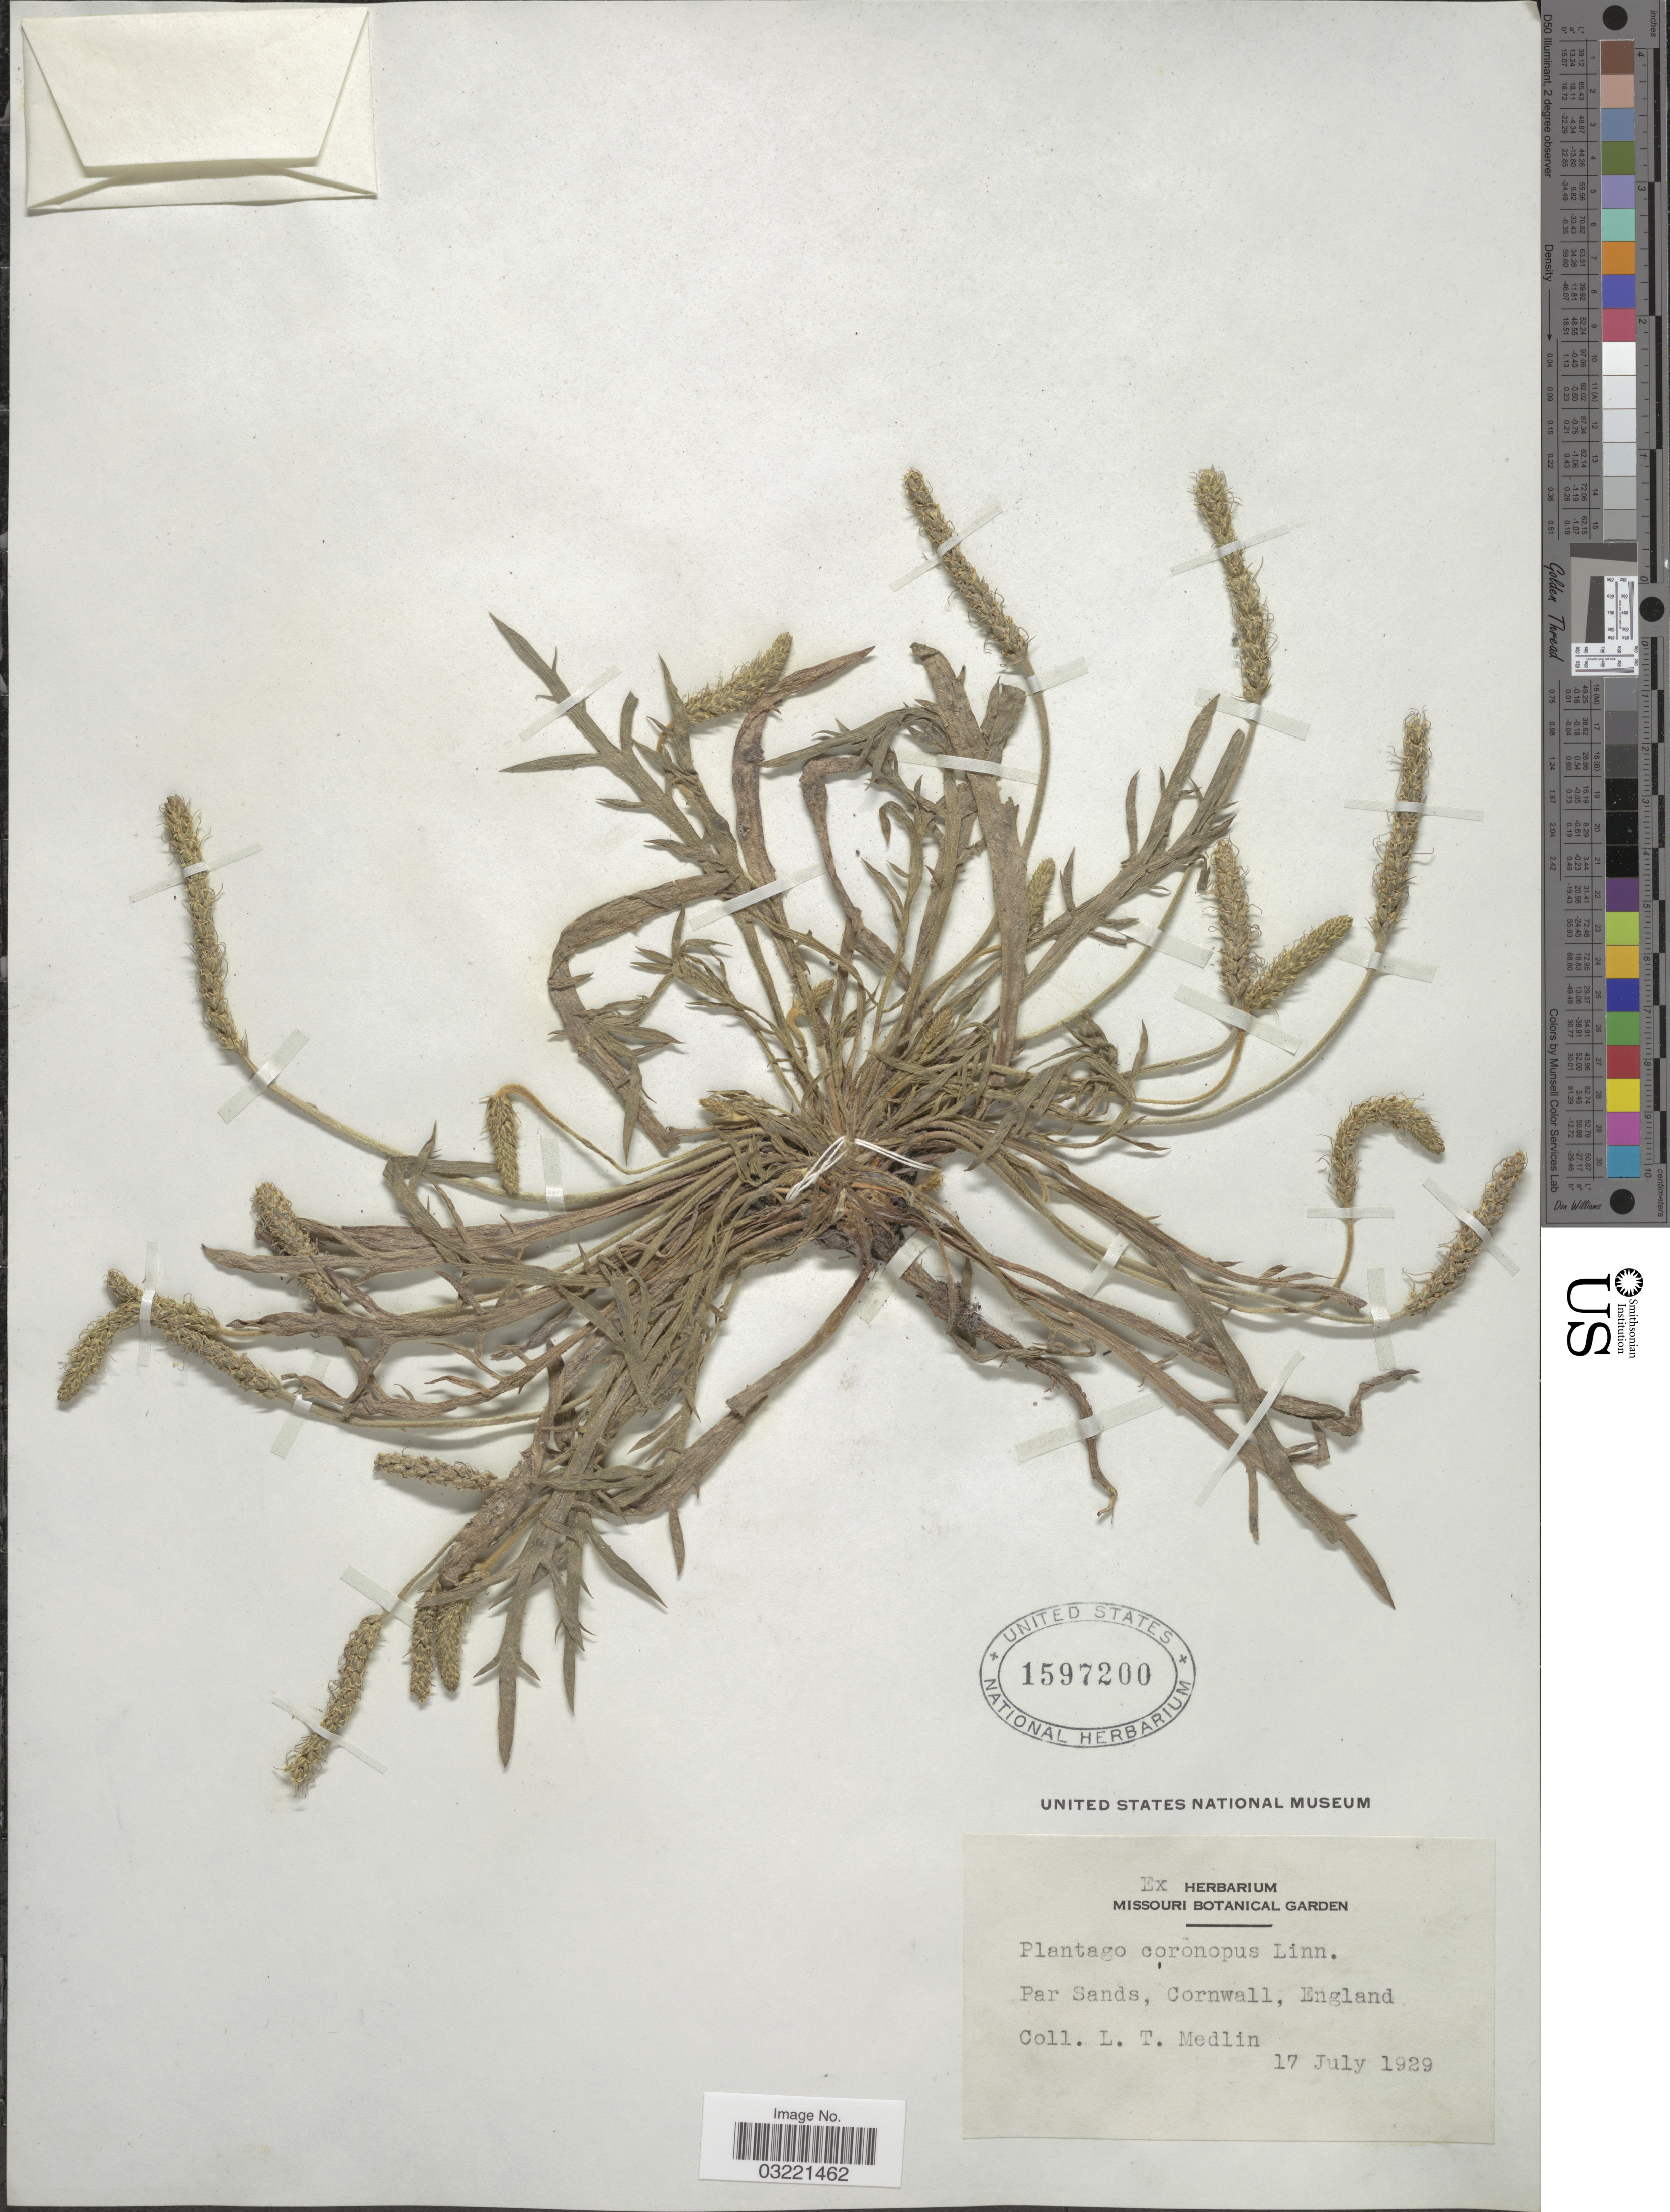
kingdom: Plantae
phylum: Tracheophyta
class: Magnoliopsida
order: Lamiales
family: Plantaginaceae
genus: Plantago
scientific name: Plantago coronopus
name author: L.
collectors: L. Medlin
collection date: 1929-07-17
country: United Kingdom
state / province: England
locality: Par Sands, Cornwall, England.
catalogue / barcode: US 1597200